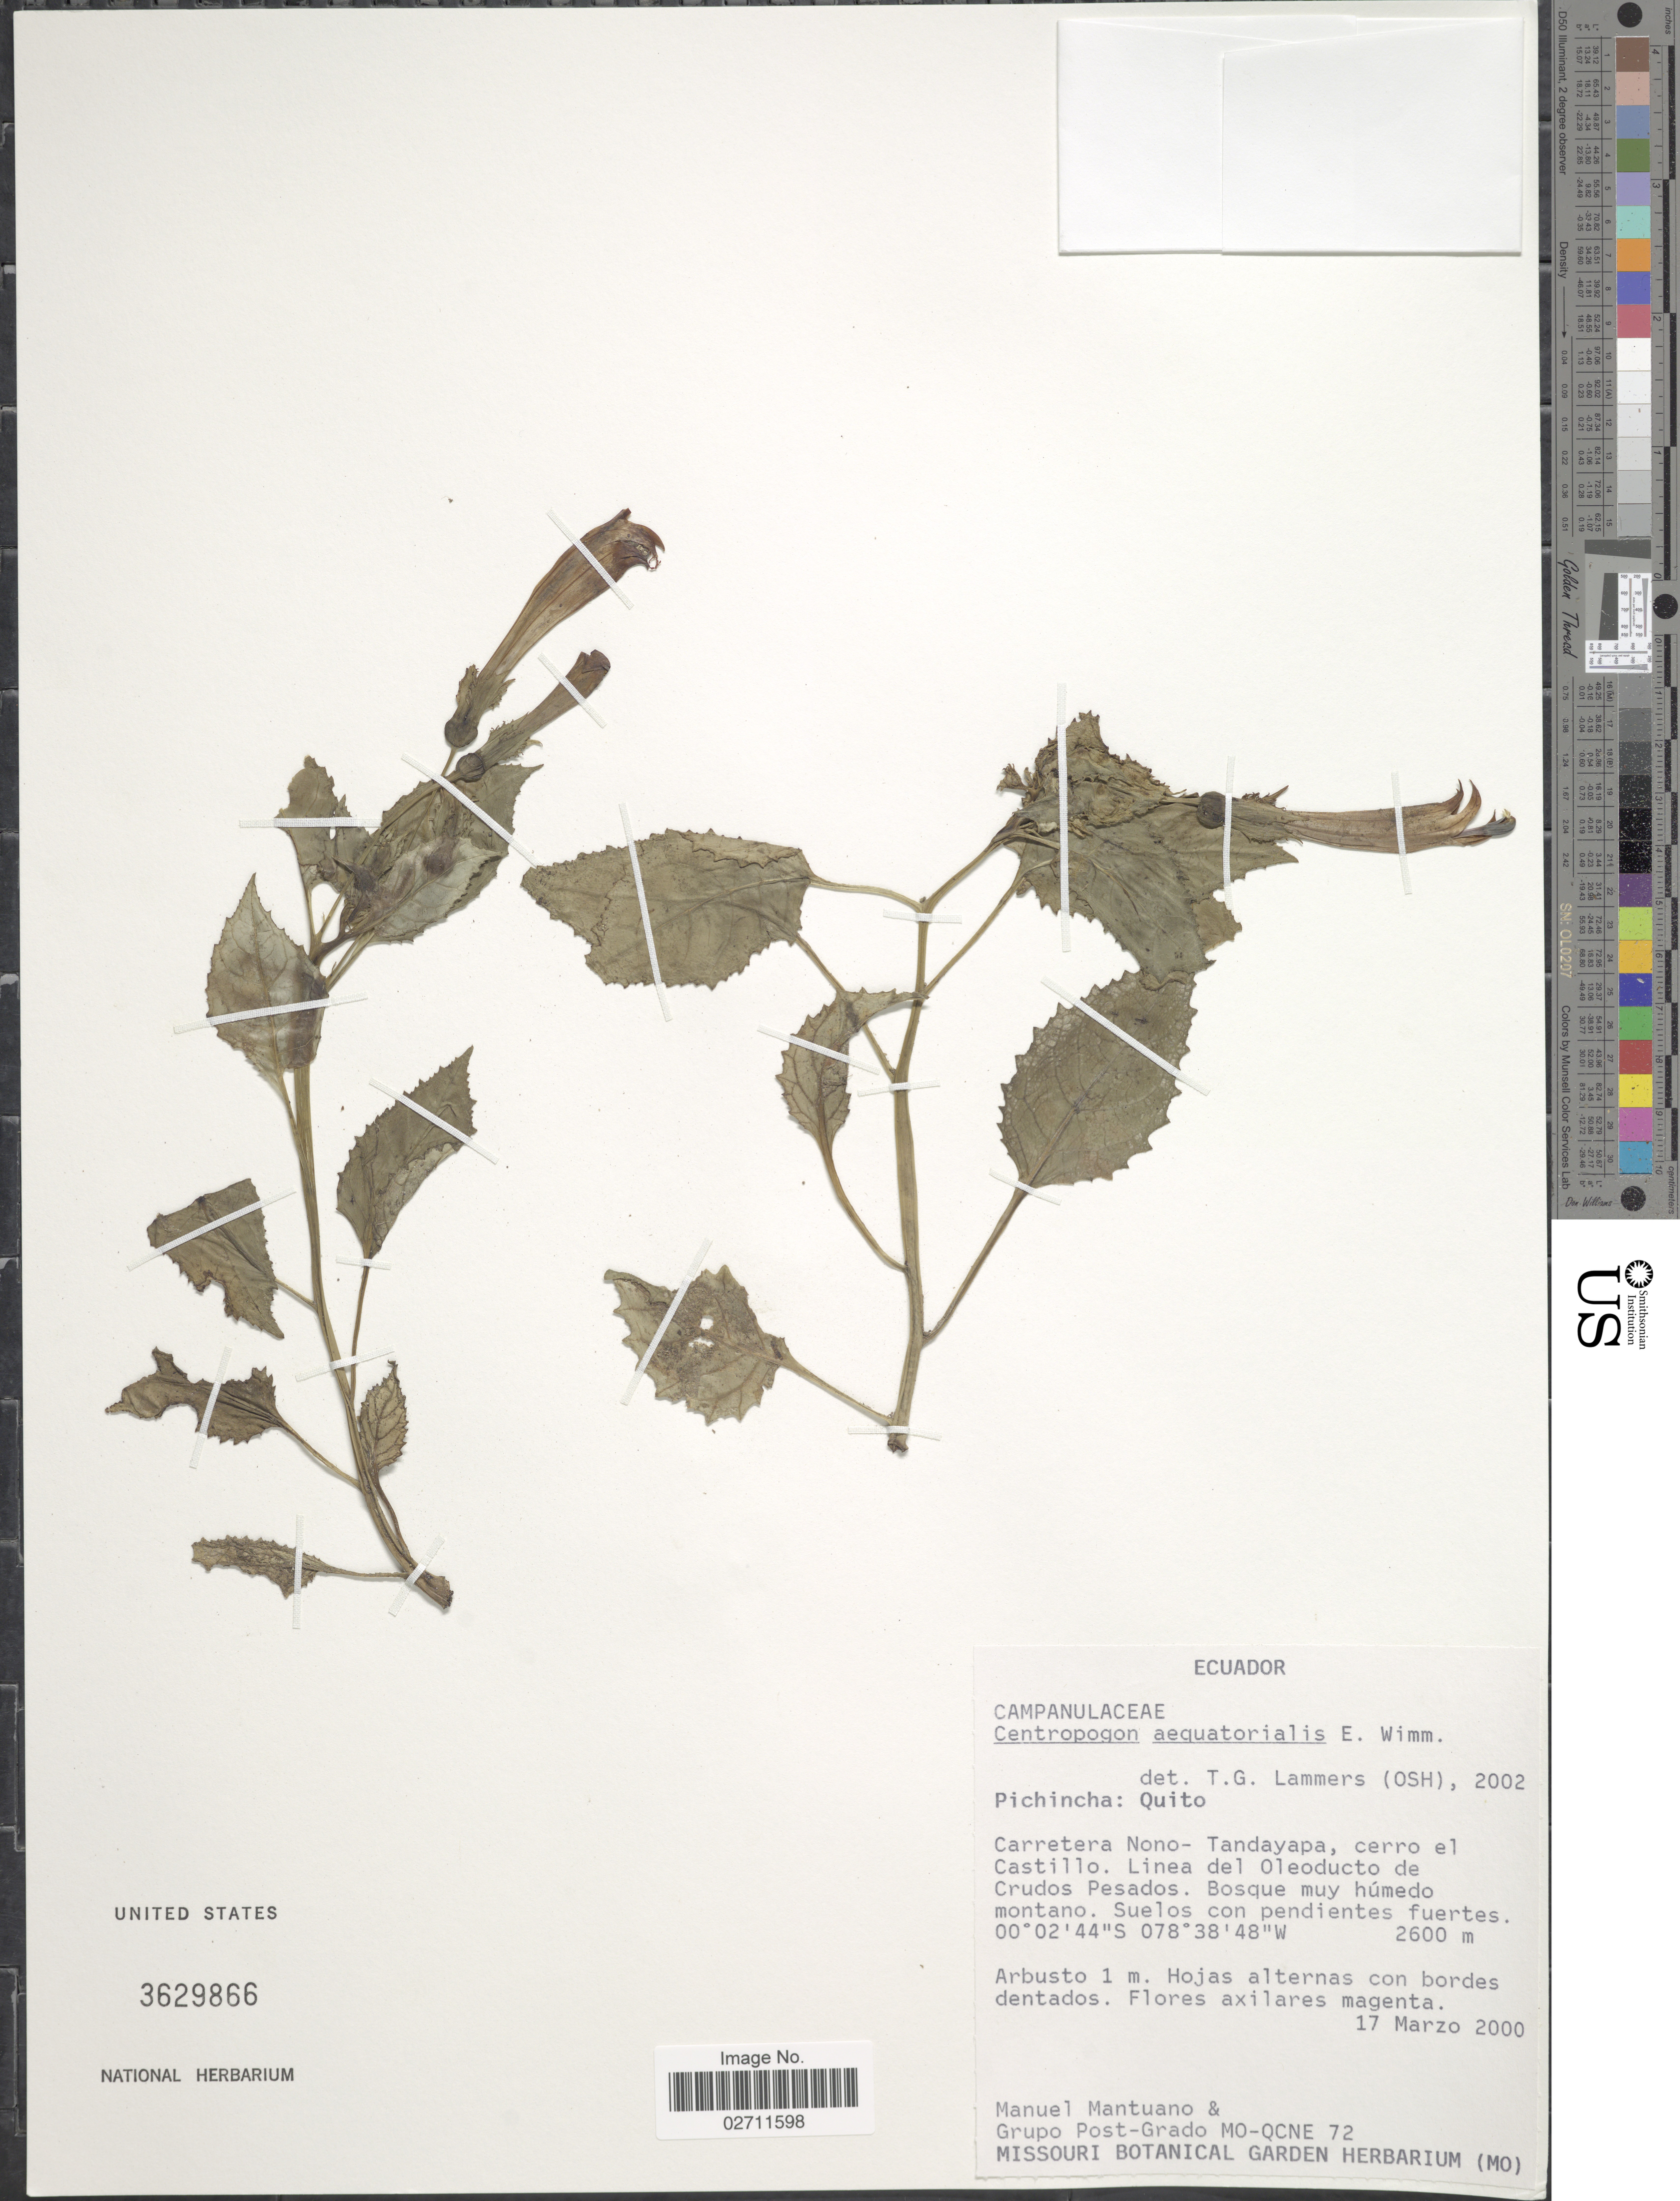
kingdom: Plantae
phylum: Tracheophyta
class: Magnoliopsida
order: Asterales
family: Campanulaceae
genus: Centropogon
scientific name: Centropogon aequatorialis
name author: E. Wimm.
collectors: M. Mantuano & Grupo Post-Grado MO-QCNE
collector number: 72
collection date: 2000-03-17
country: Ecuador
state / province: Pichincha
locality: Quito. Carretera Nono - Tandayapa, cerro el Castillo. Linea del Oleoducto de Crudos Pesados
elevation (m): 2600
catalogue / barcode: US 3629866